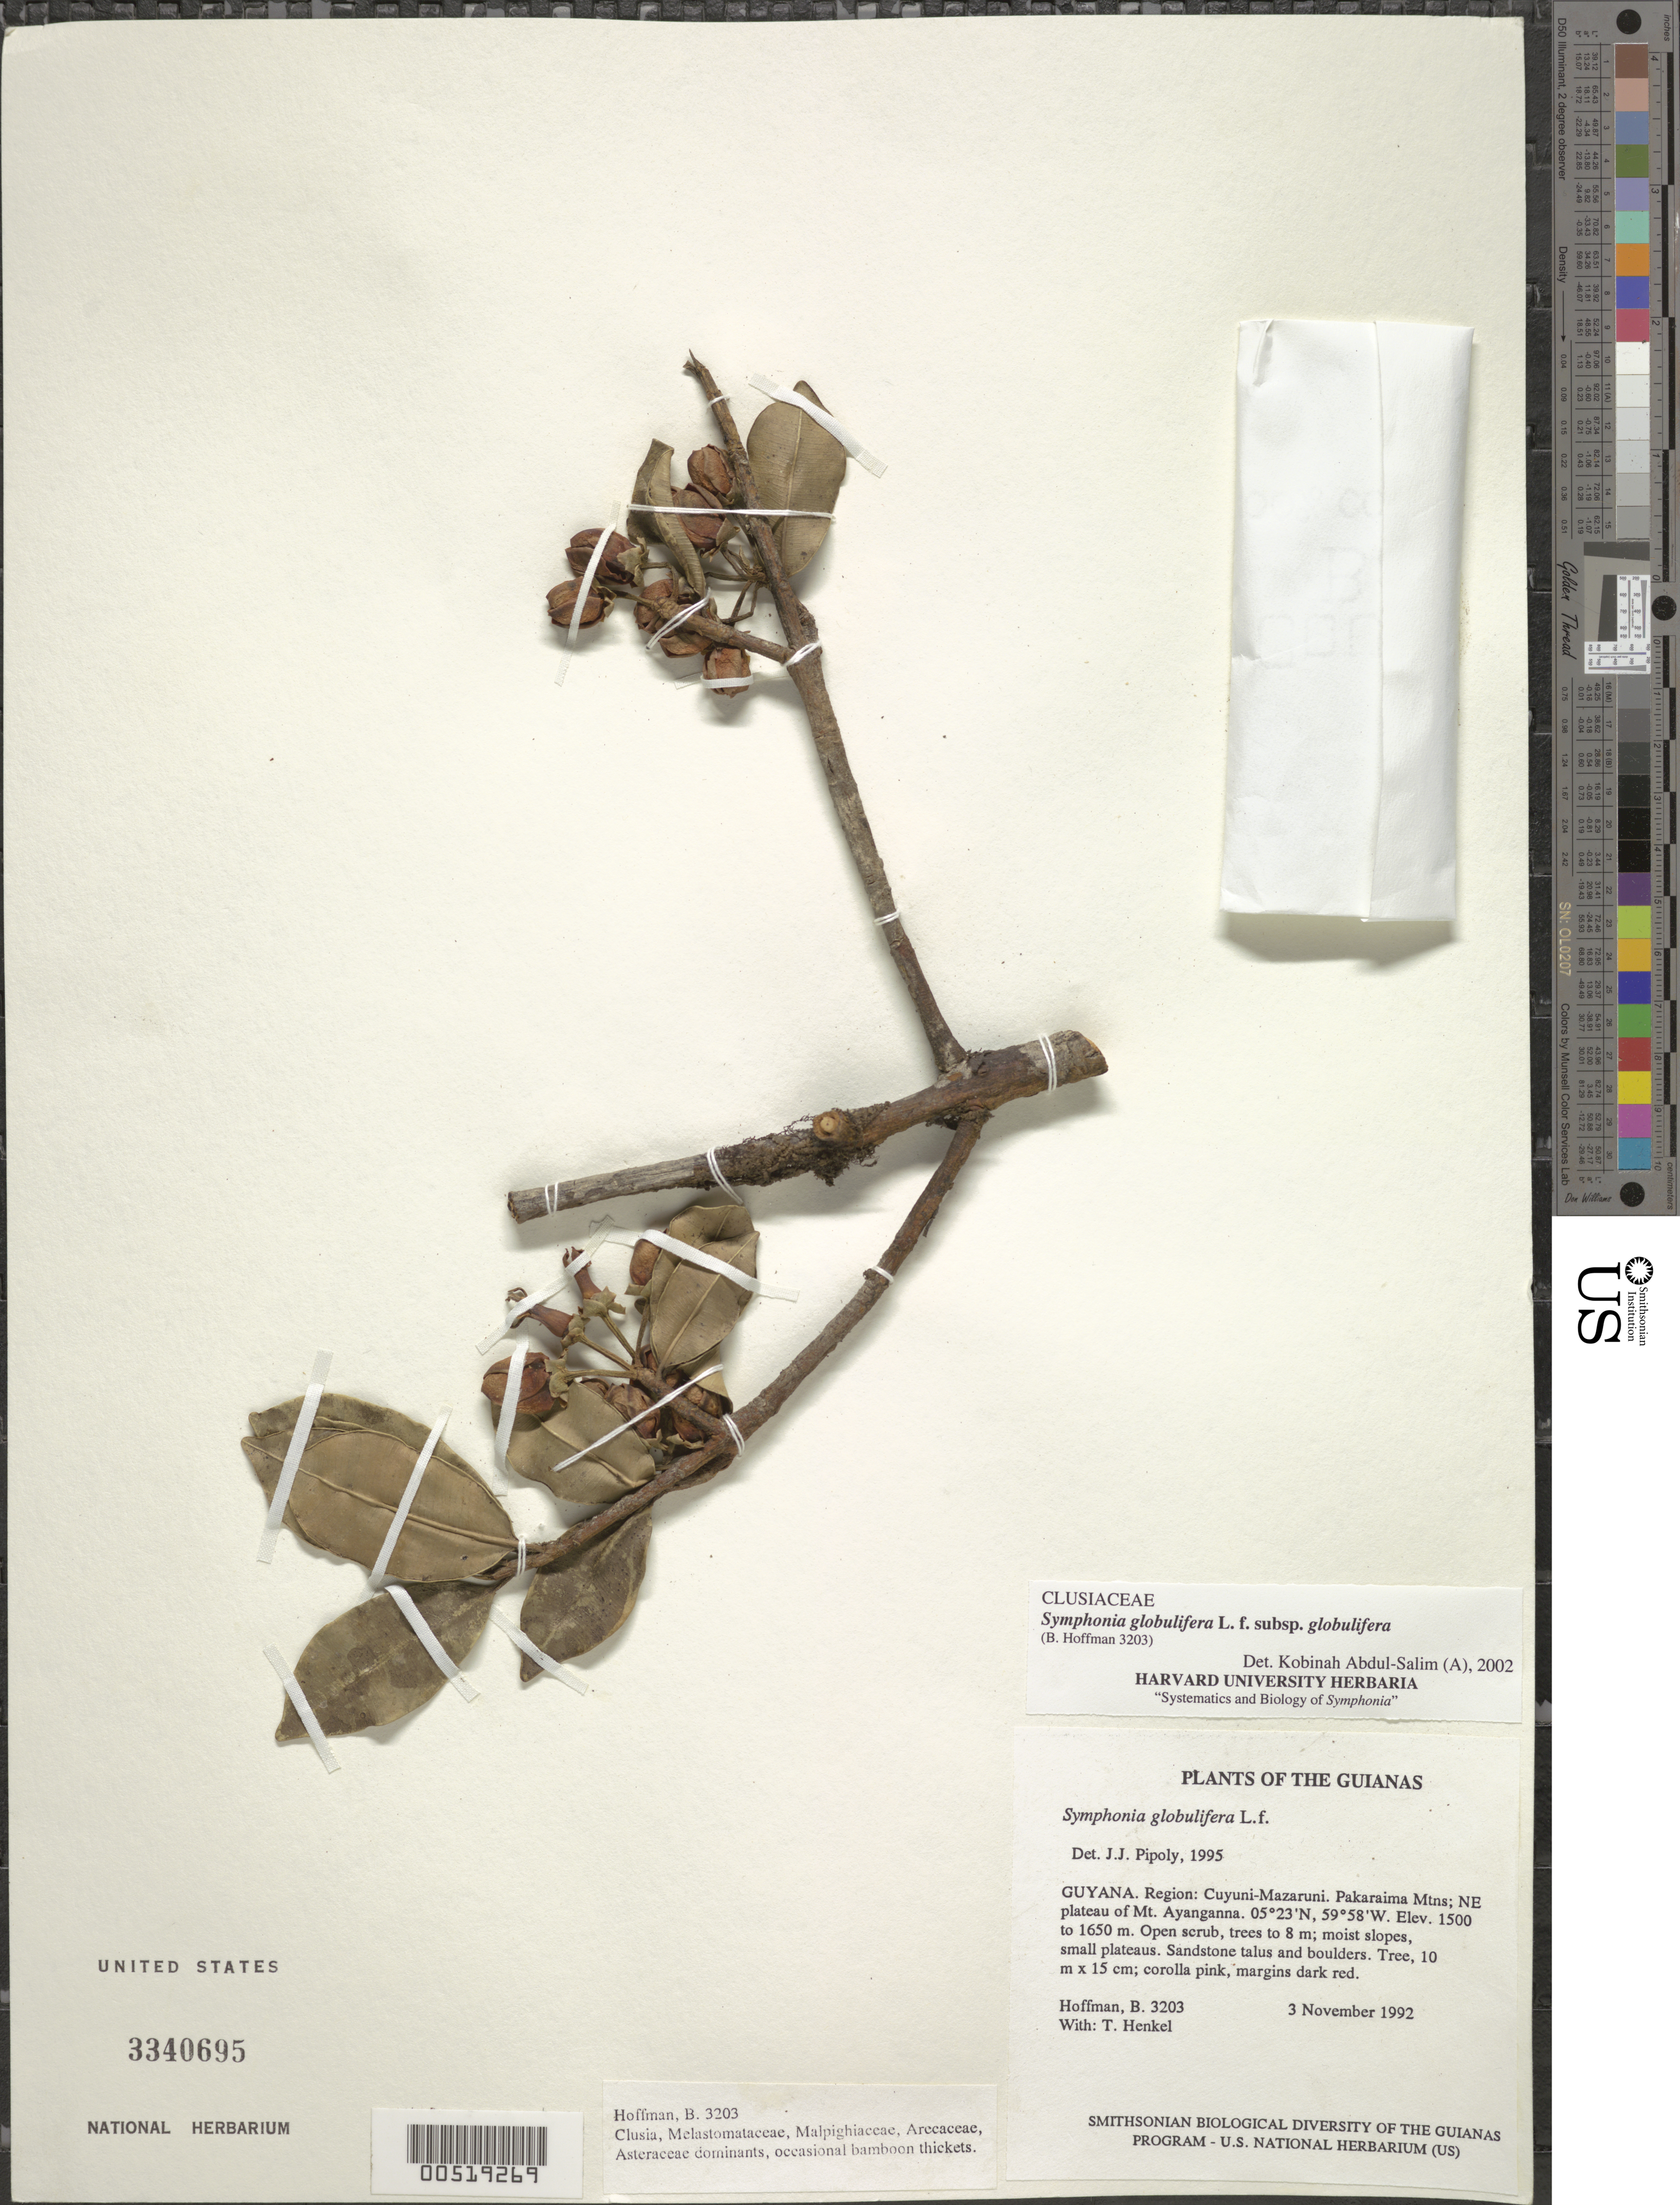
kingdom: Plantae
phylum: Tracheophyta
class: Magnoliopsida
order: Malpighiales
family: Clusiaceae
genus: Symphonia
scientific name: Symphonia globulifera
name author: L. f.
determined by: Pipoly, J. J., III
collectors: B. Hoffman & T. Henkel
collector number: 3203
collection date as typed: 3 November 1992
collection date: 1992-11-03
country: Guyana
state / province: Cuyuni-Mazaruni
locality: Pakaraima Mountains; NE plateau of Mt. Ayanganna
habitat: Open scrub, trees to 8 m; moist slopes, small plateaus. Sandstone talus and boulders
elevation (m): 1500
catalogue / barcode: US 3340695